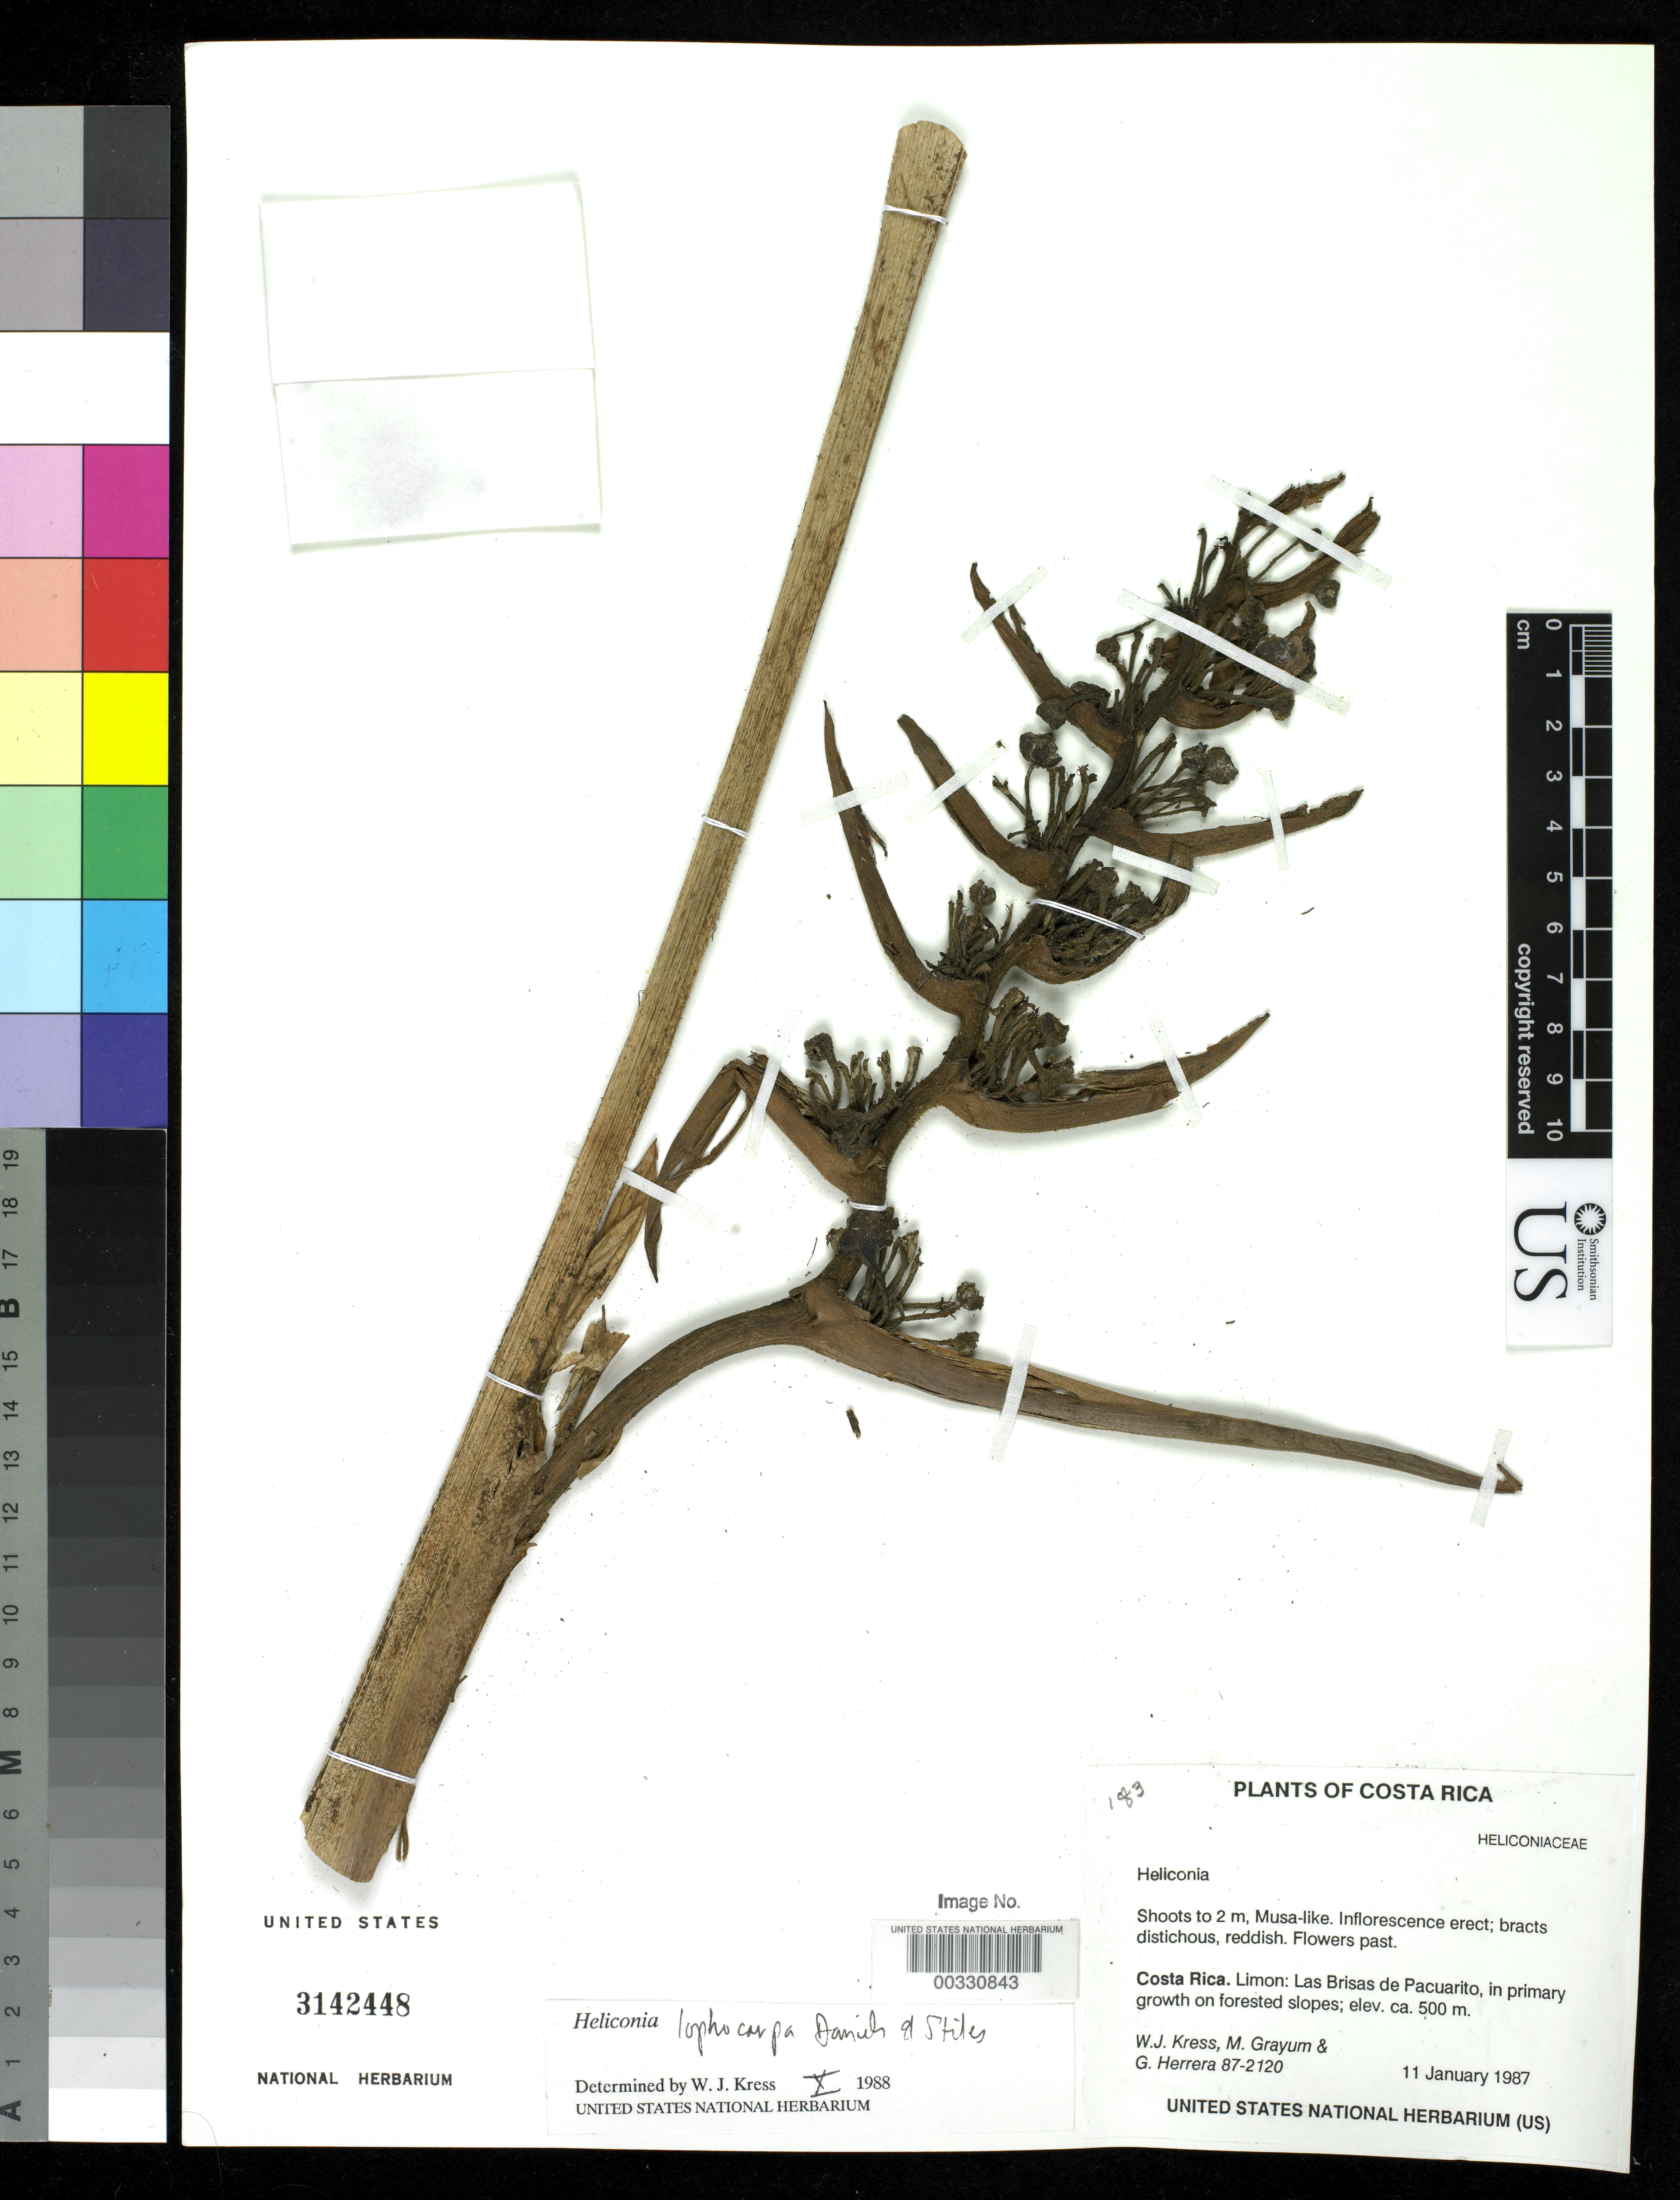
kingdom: Plantae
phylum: Tracheophyta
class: Liliopsida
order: Zingiberales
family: Heliconiaceae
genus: Heliconia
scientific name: Heliconia lophocarpa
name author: G.S. Daniels & F.G. Stiles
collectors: W. J. Kress, M. H. Grayum & G. Herrera Ch.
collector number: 87-2120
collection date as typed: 11 Jan 1987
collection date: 1987-01-11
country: Costa Rica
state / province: Limón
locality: Las brisas de pacuarito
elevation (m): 500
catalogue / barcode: US 3142448